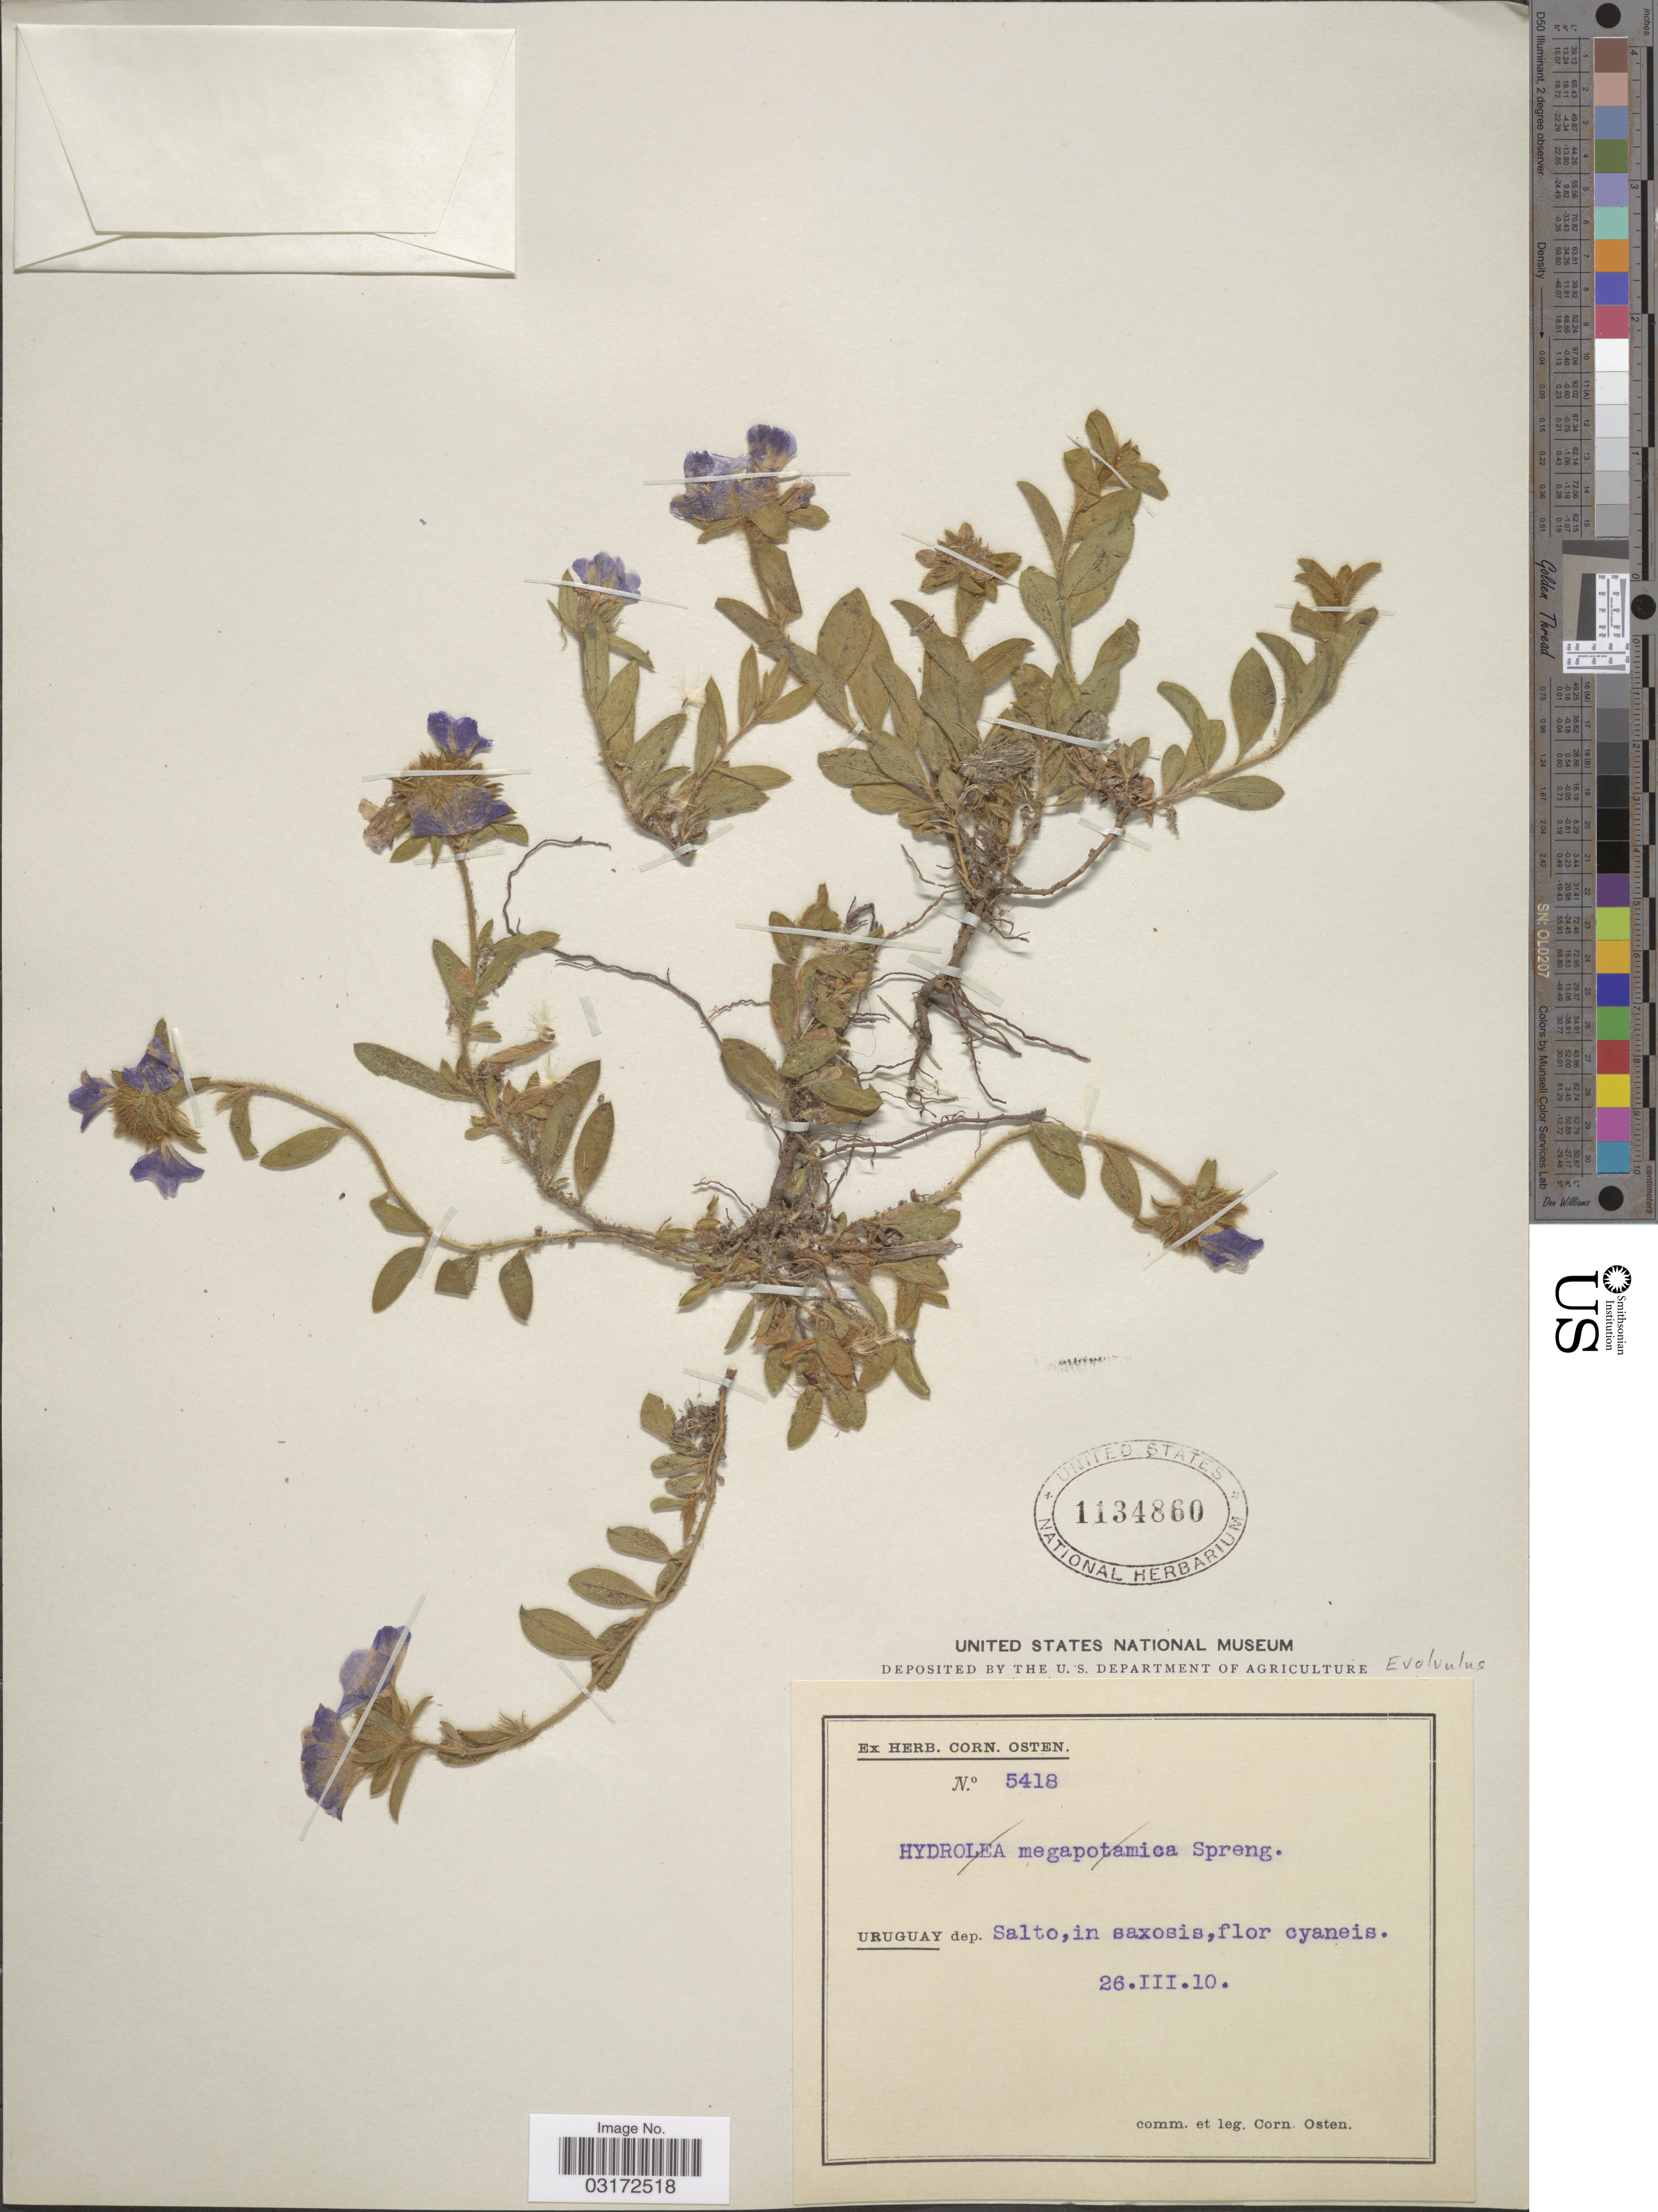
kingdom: Plantae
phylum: Tracheophyta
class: Magnoliopsida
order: Solanales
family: Convolvulaceae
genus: Evolvulus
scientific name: Evolvulus sp.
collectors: C. Osten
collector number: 5418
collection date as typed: Transcribed d/m/y: 26/3/10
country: Uruguay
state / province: Salto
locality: Dep. Salto.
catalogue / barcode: US 1134860